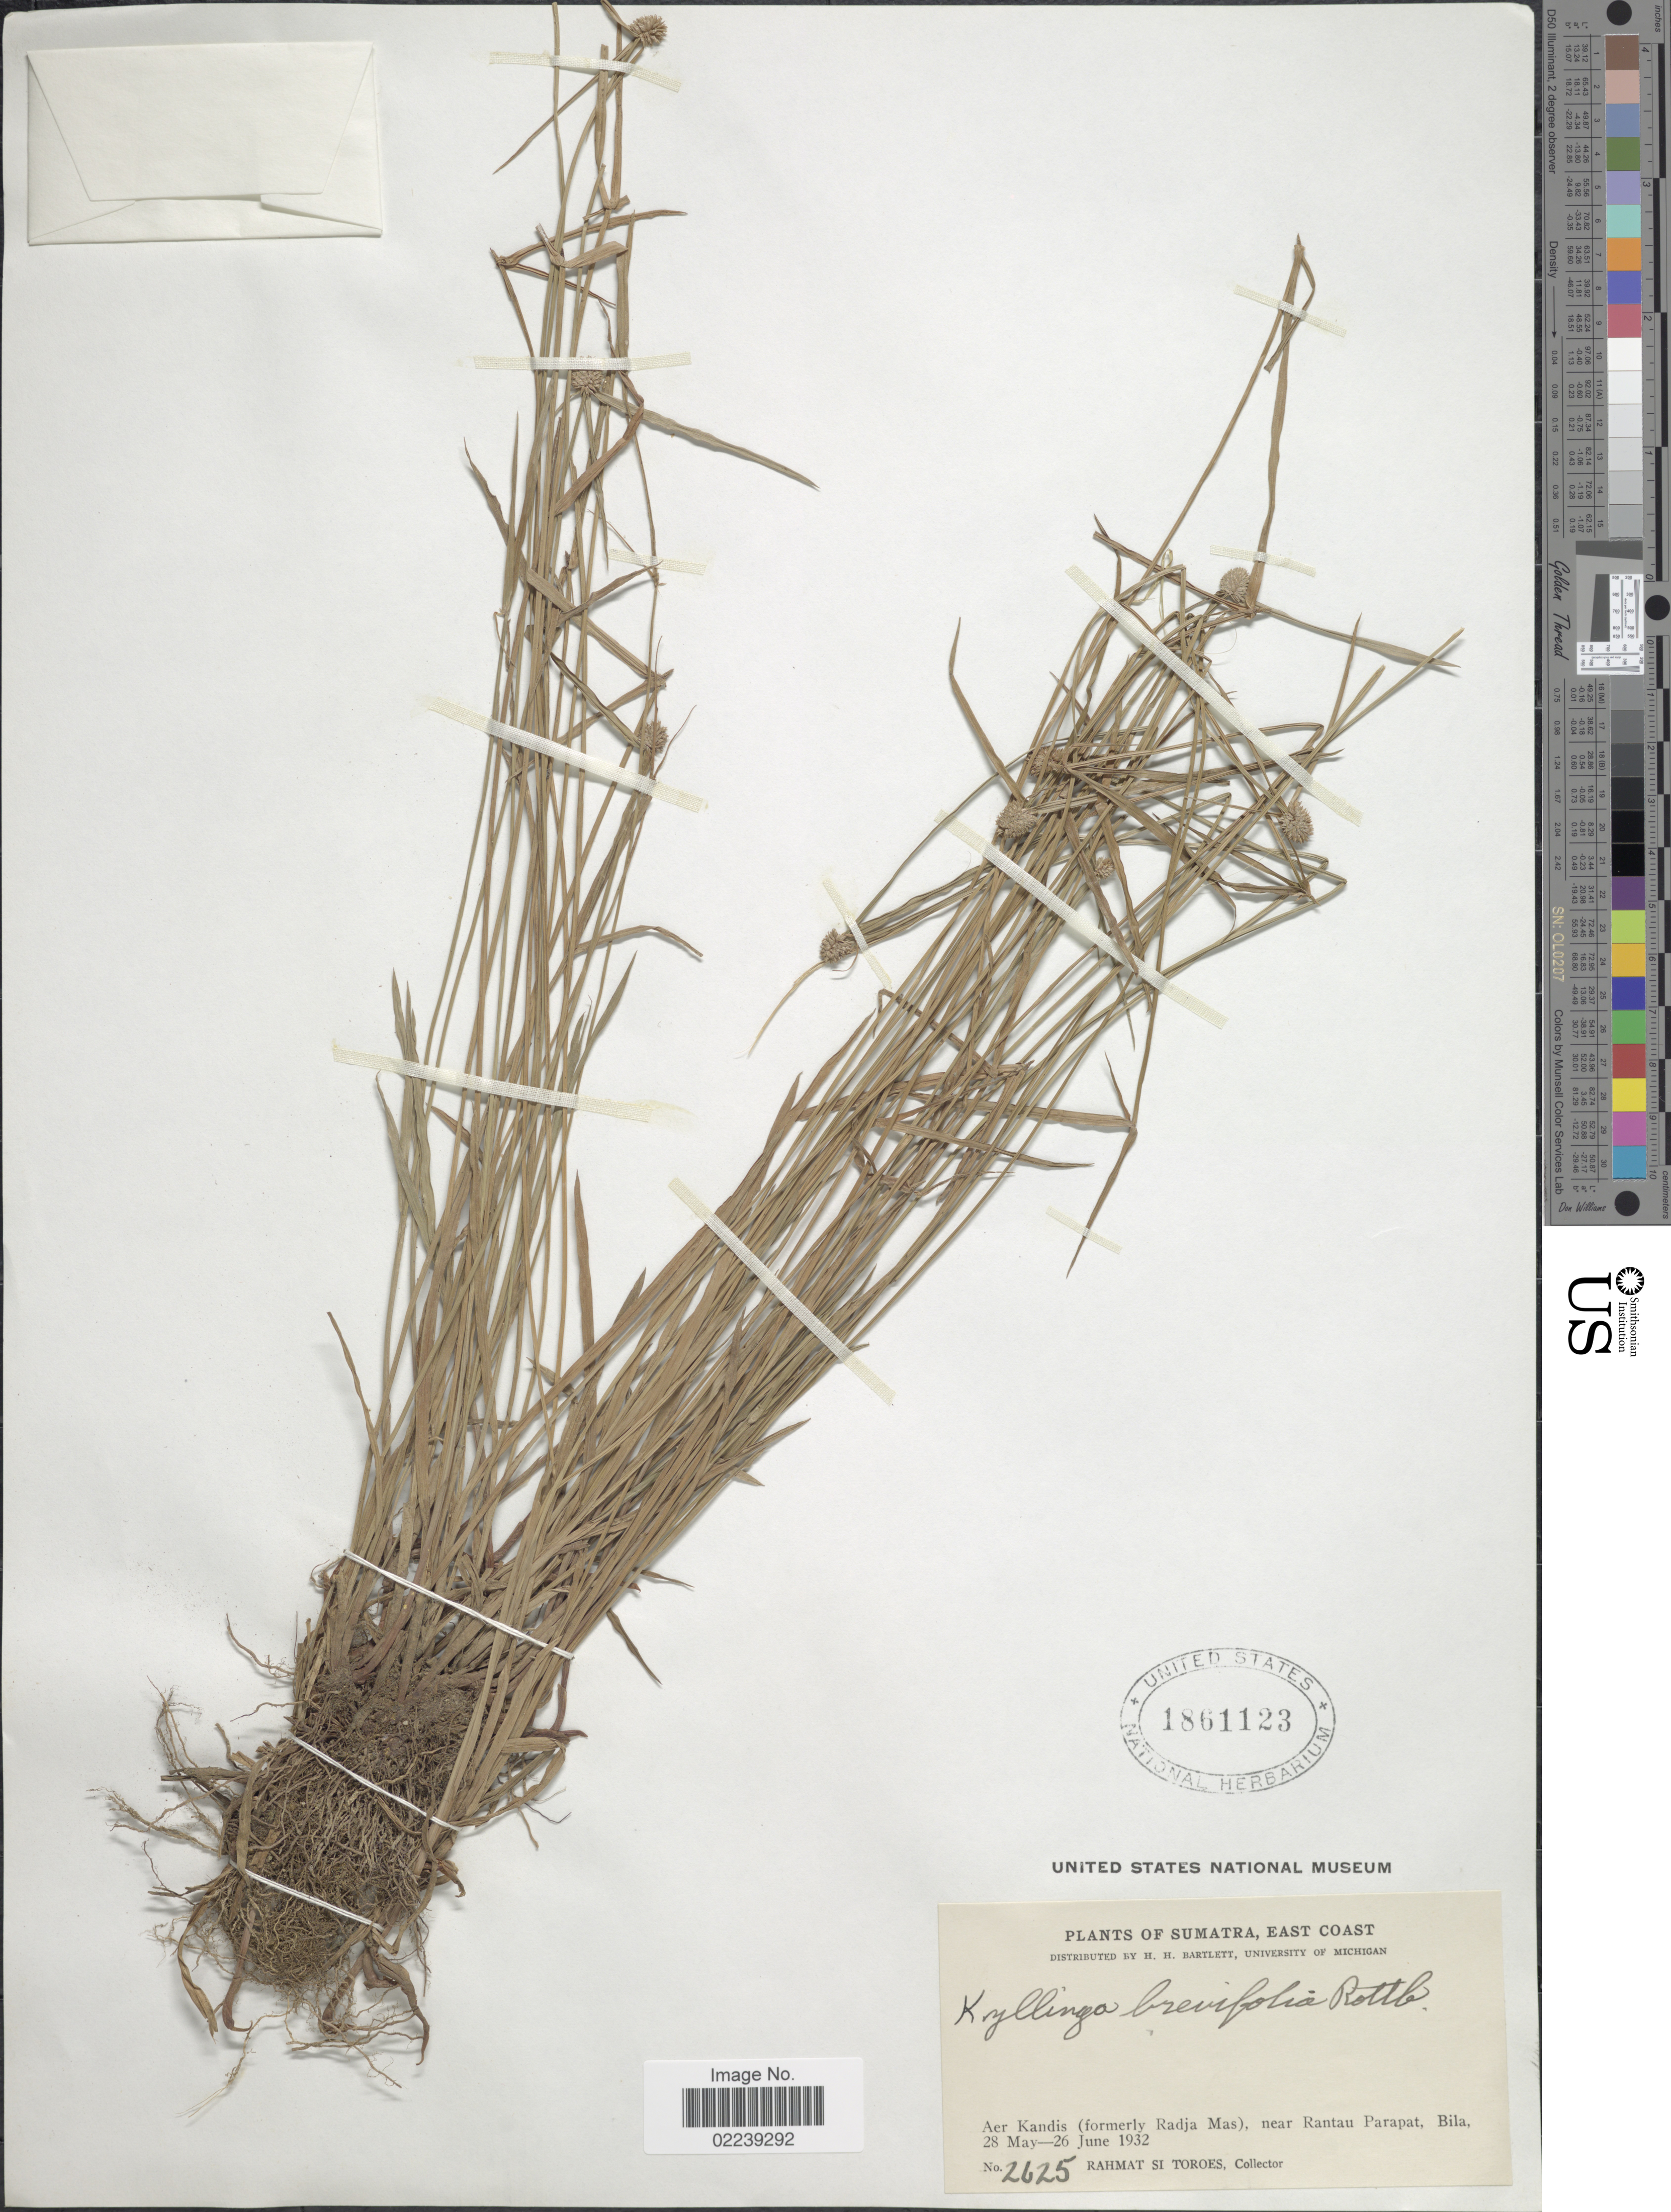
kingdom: Plantae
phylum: Tracheophyta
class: Liliopsida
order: Poales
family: Cyperaceae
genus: Cyperus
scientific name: Cyperus brevifolius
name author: (Rottb.) Hassk.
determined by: Strong, M. T., (US), Smithsonian Institution - National Museum of Natural History (UNITED STATES)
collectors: Rahmat Si Boeea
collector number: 2625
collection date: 1932-05-28/1932-06-26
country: Indonesia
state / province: Sumatra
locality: East Coast, Aer Kandis (formerly Rajda Mas), near Rantau Parapat, Bila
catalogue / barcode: US 1861123